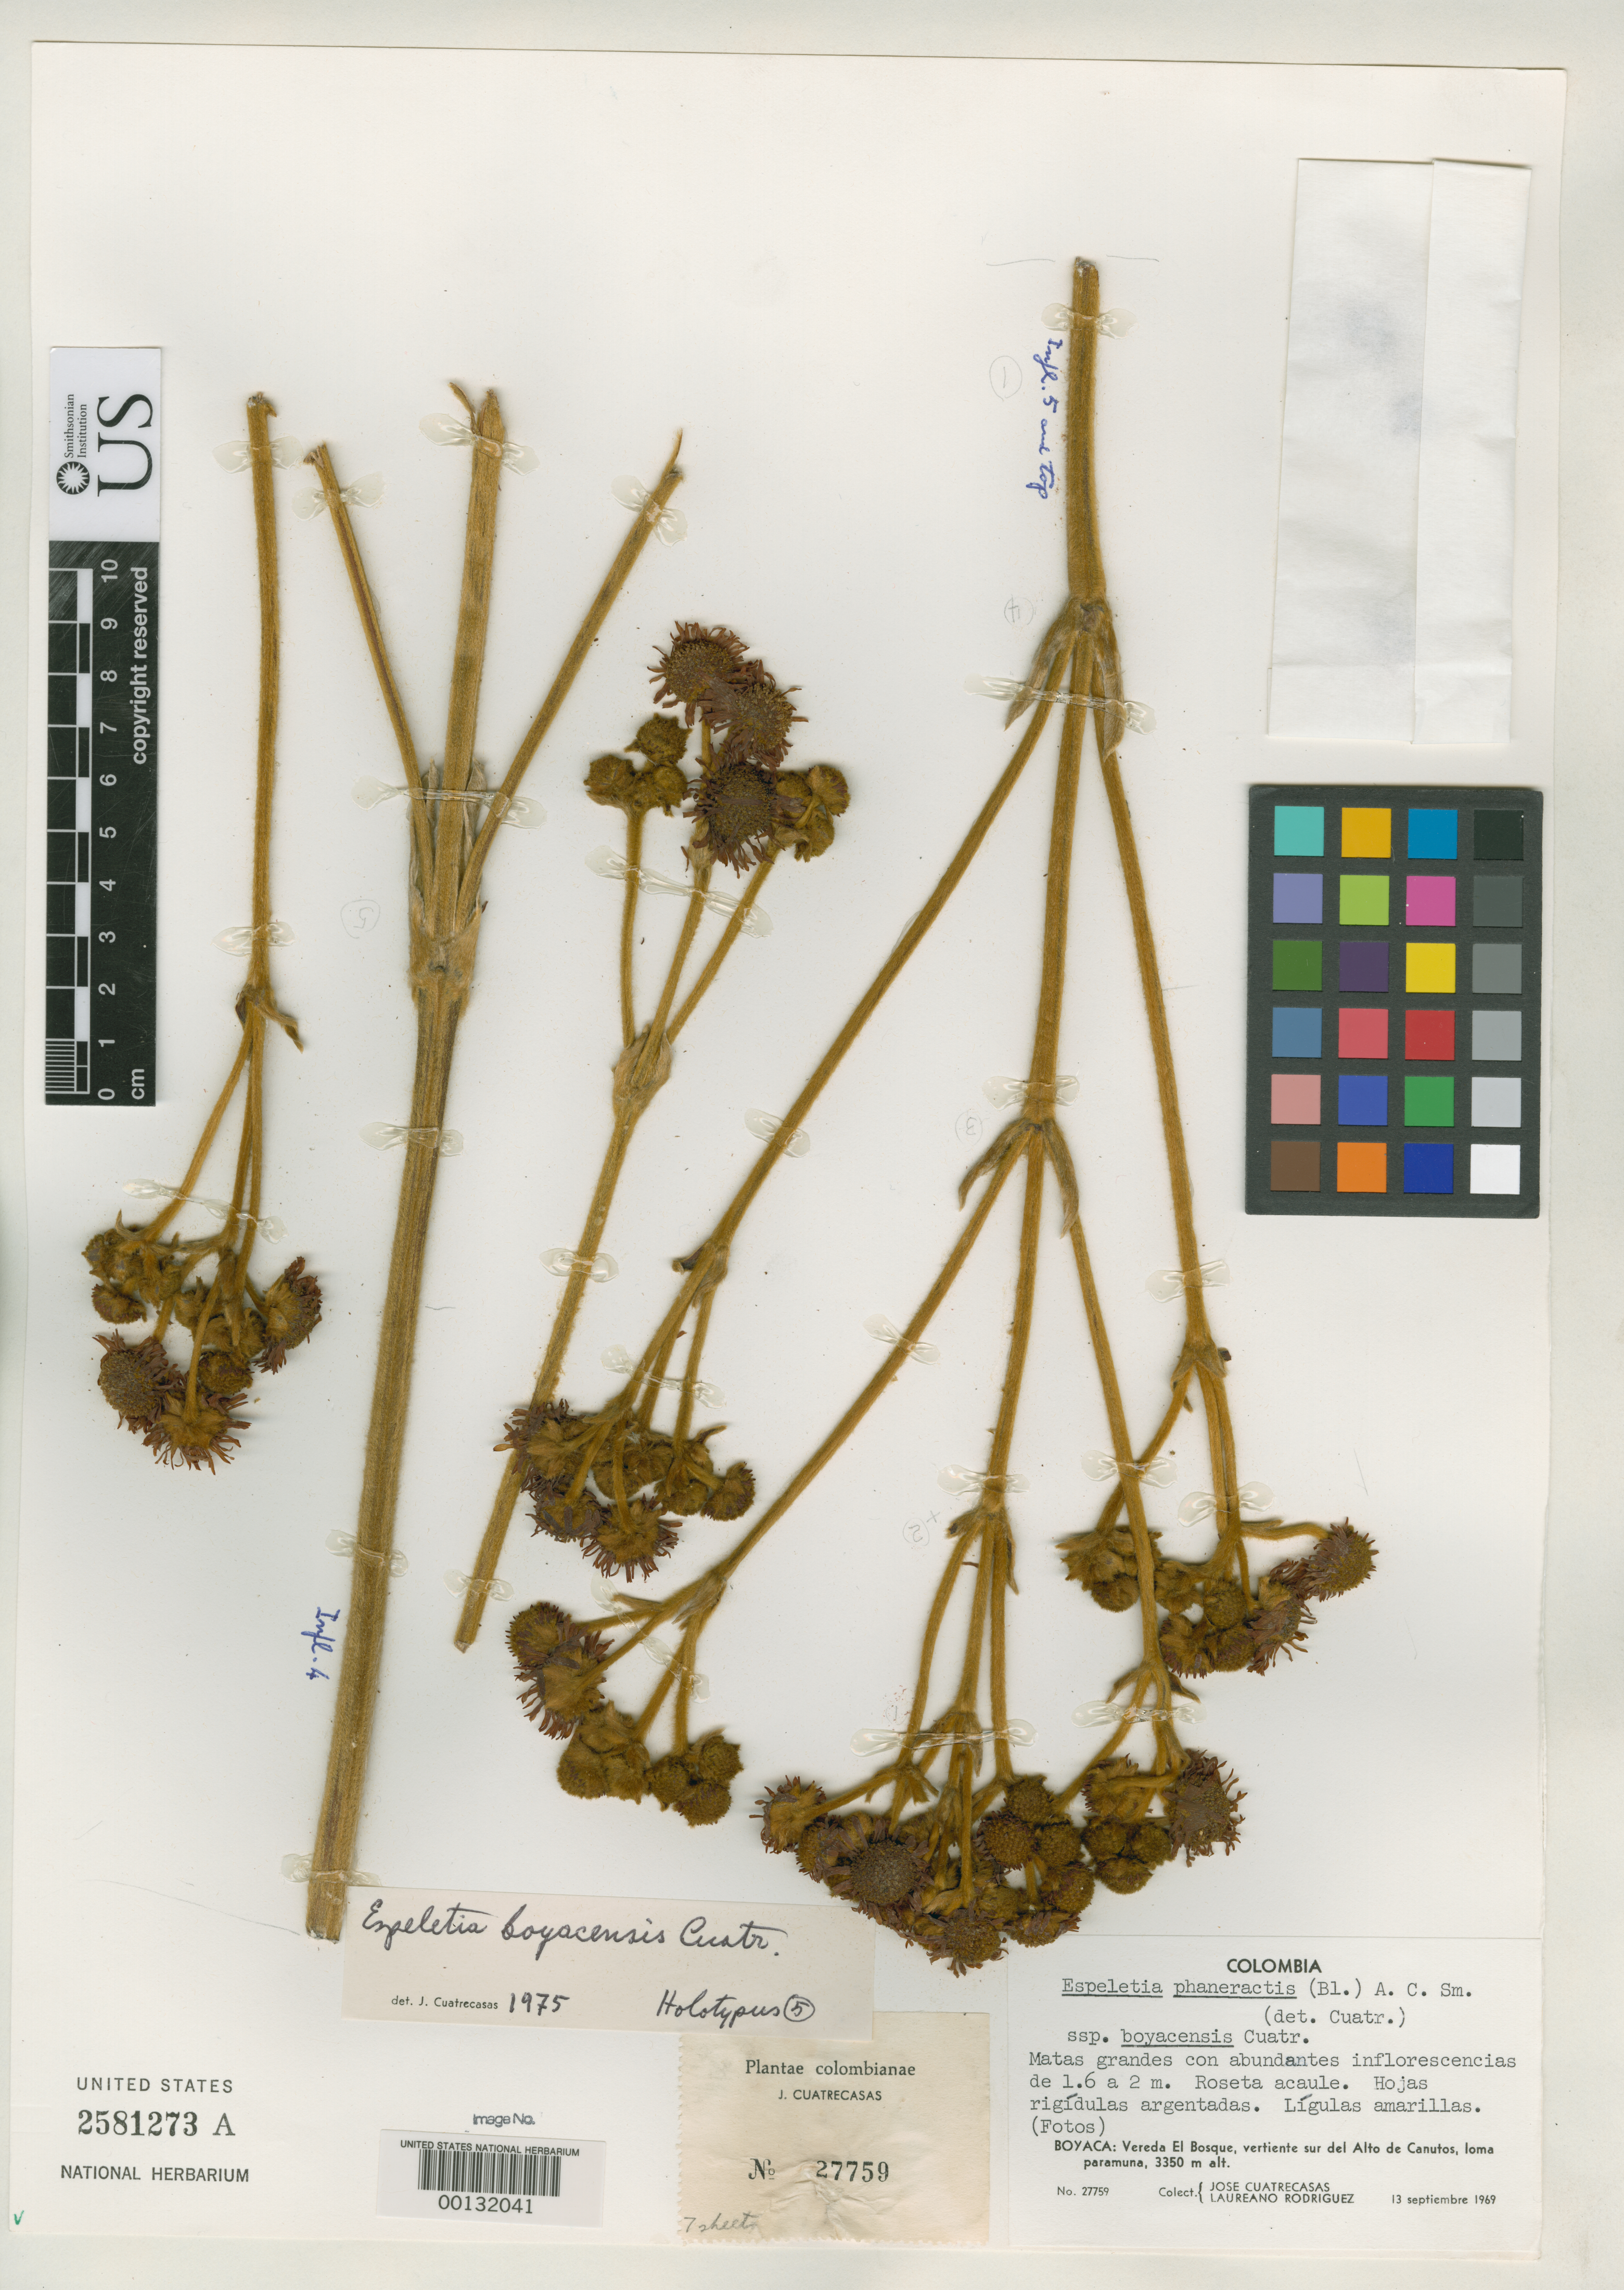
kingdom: Plantae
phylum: Tracheophyta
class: Magnoliopsida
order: Asterales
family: Asteraceae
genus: Espeletia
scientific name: Espeletia boyacensis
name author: Cuatrec.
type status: Holotype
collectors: J. Cuatrecasas & L. Rodriguez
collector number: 27759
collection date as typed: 13 Sep 1969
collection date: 1969-09-13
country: Colombia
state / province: Boyacá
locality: Vereda El Bosque, Vertiente S del Alto de Canutos. [Vereda El Bosque, S slope of Alto de Canutos.]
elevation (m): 3350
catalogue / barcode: US 2581273A